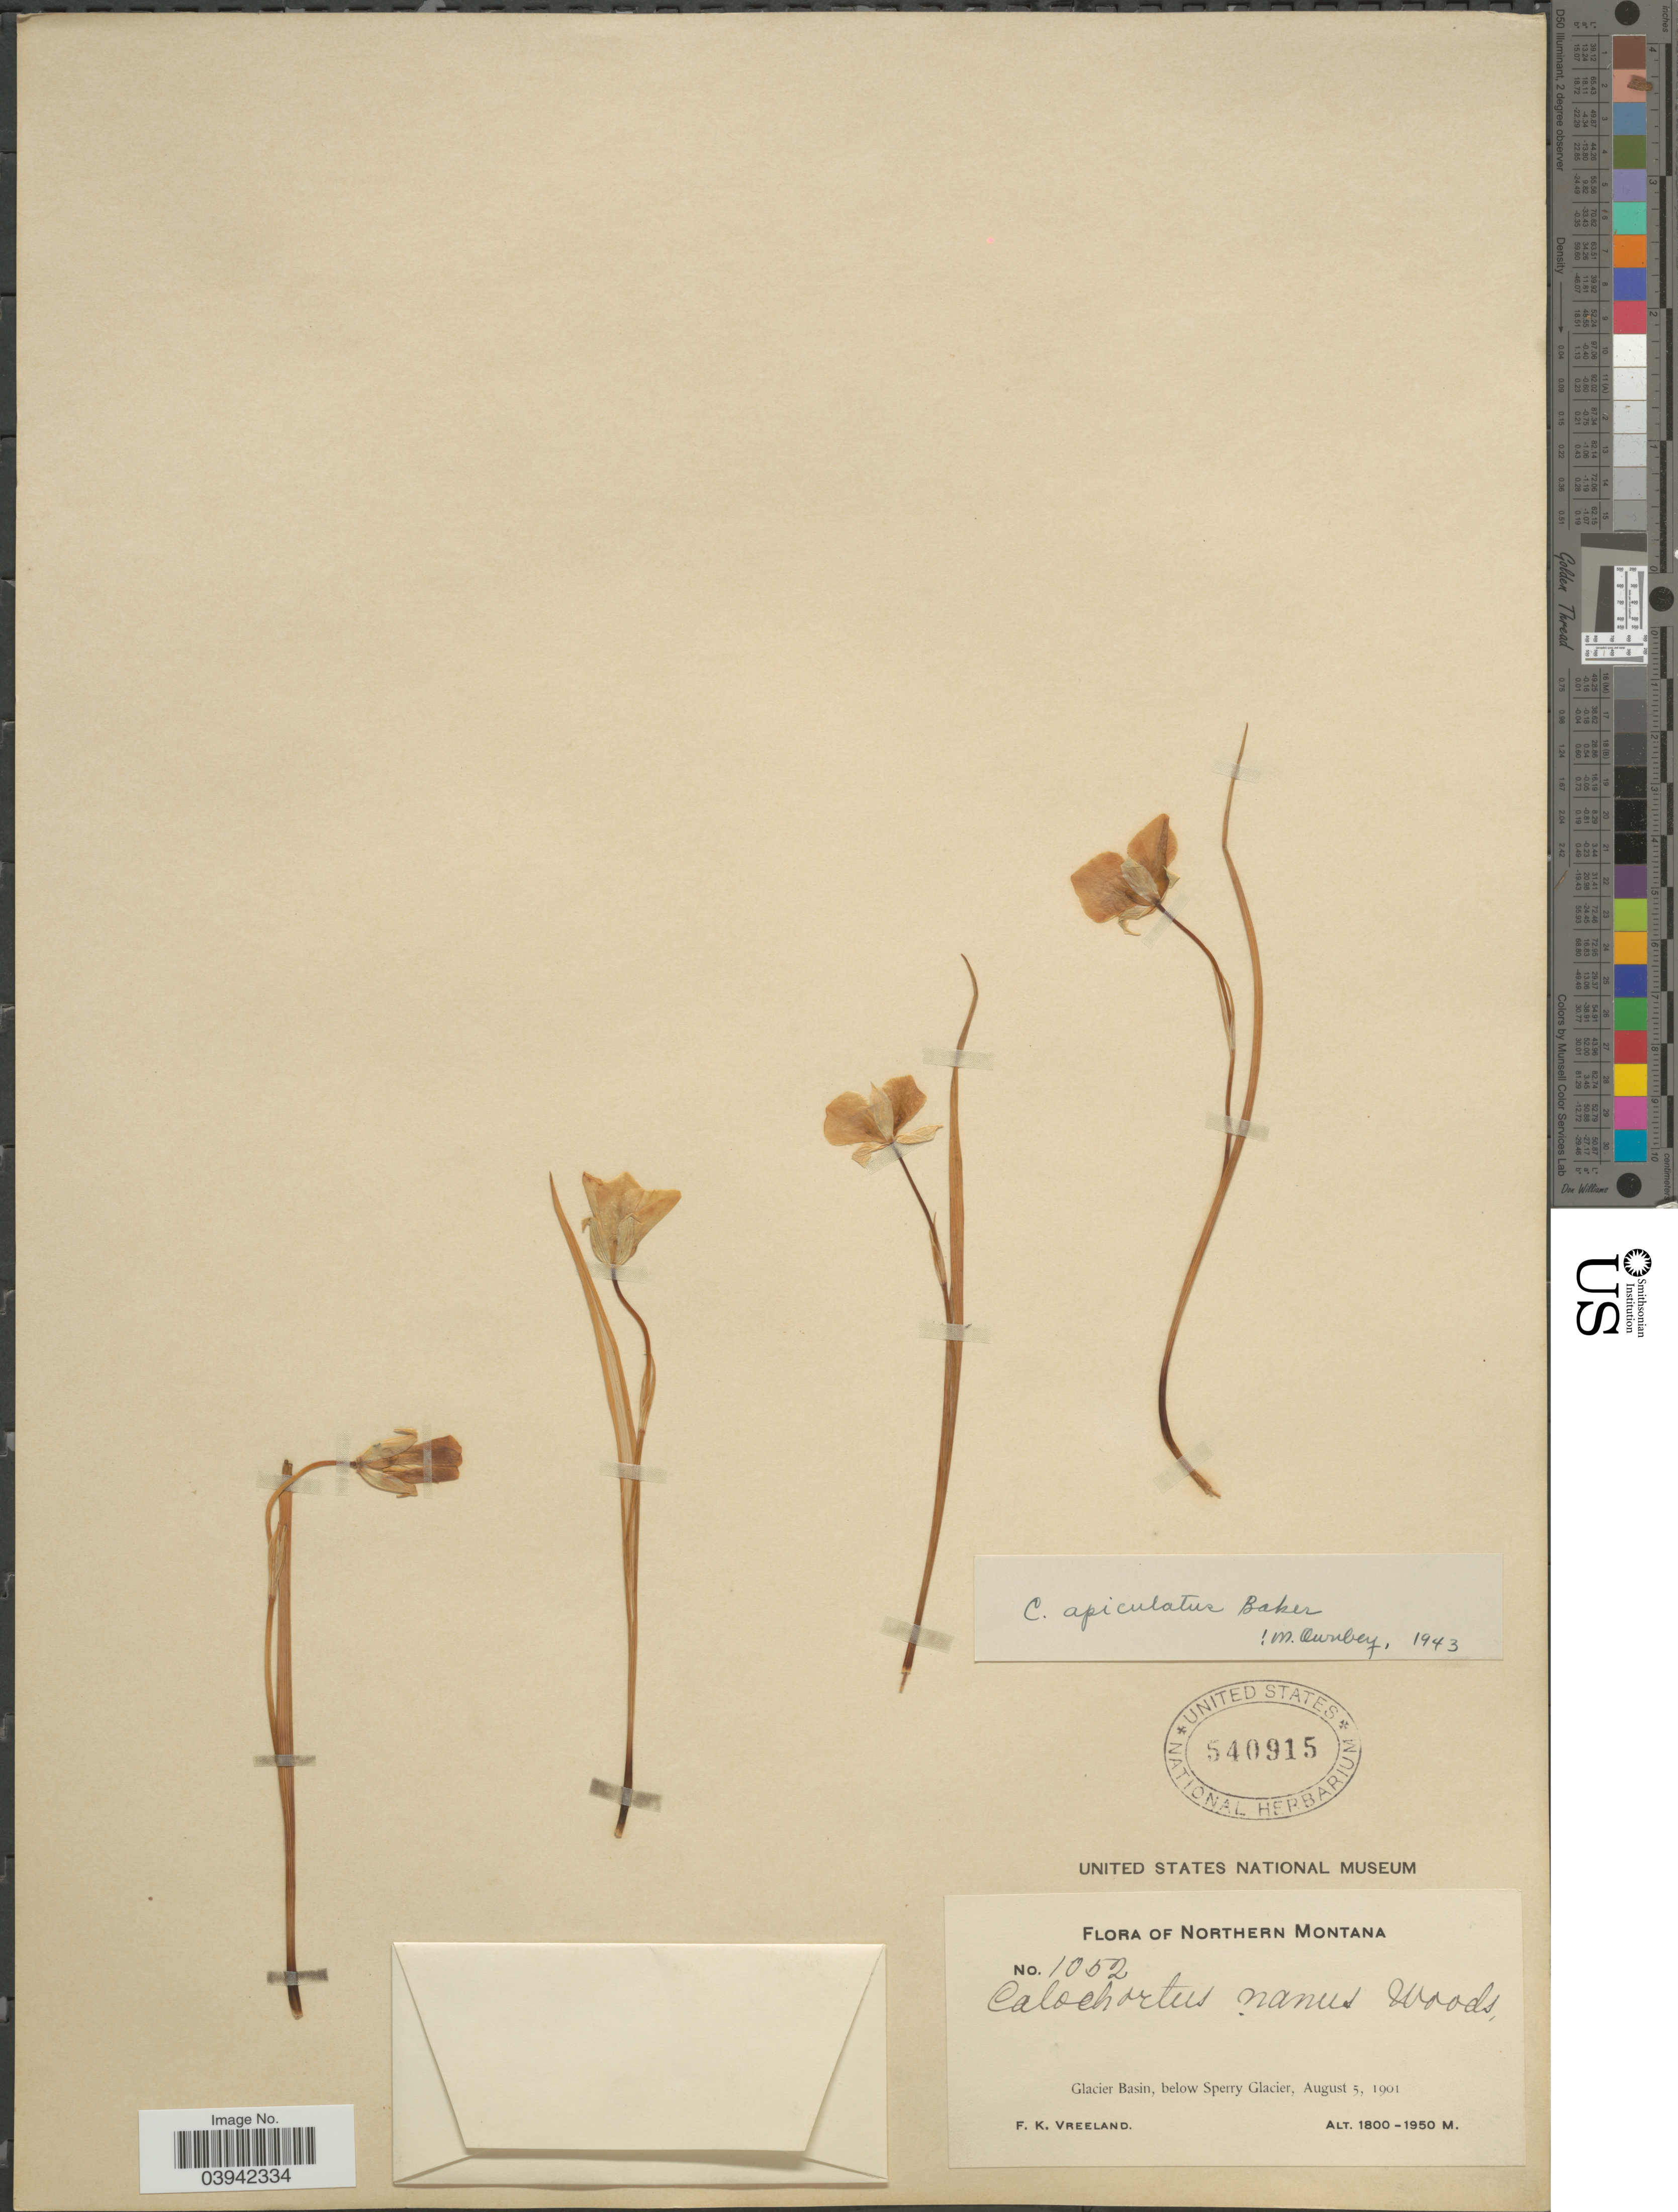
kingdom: Plantae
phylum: Tracheophyta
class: Liliopsida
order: Liliales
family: Liliaceae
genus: Calochortus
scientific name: Calochortus apiculatus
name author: Baker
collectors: F. Vreeland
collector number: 1052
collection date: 1901-08-05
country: United States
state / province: Montana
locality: Northern Montana. Glacier Basin, below Sperry Glacier.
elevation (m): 1800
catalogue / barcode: US 540915